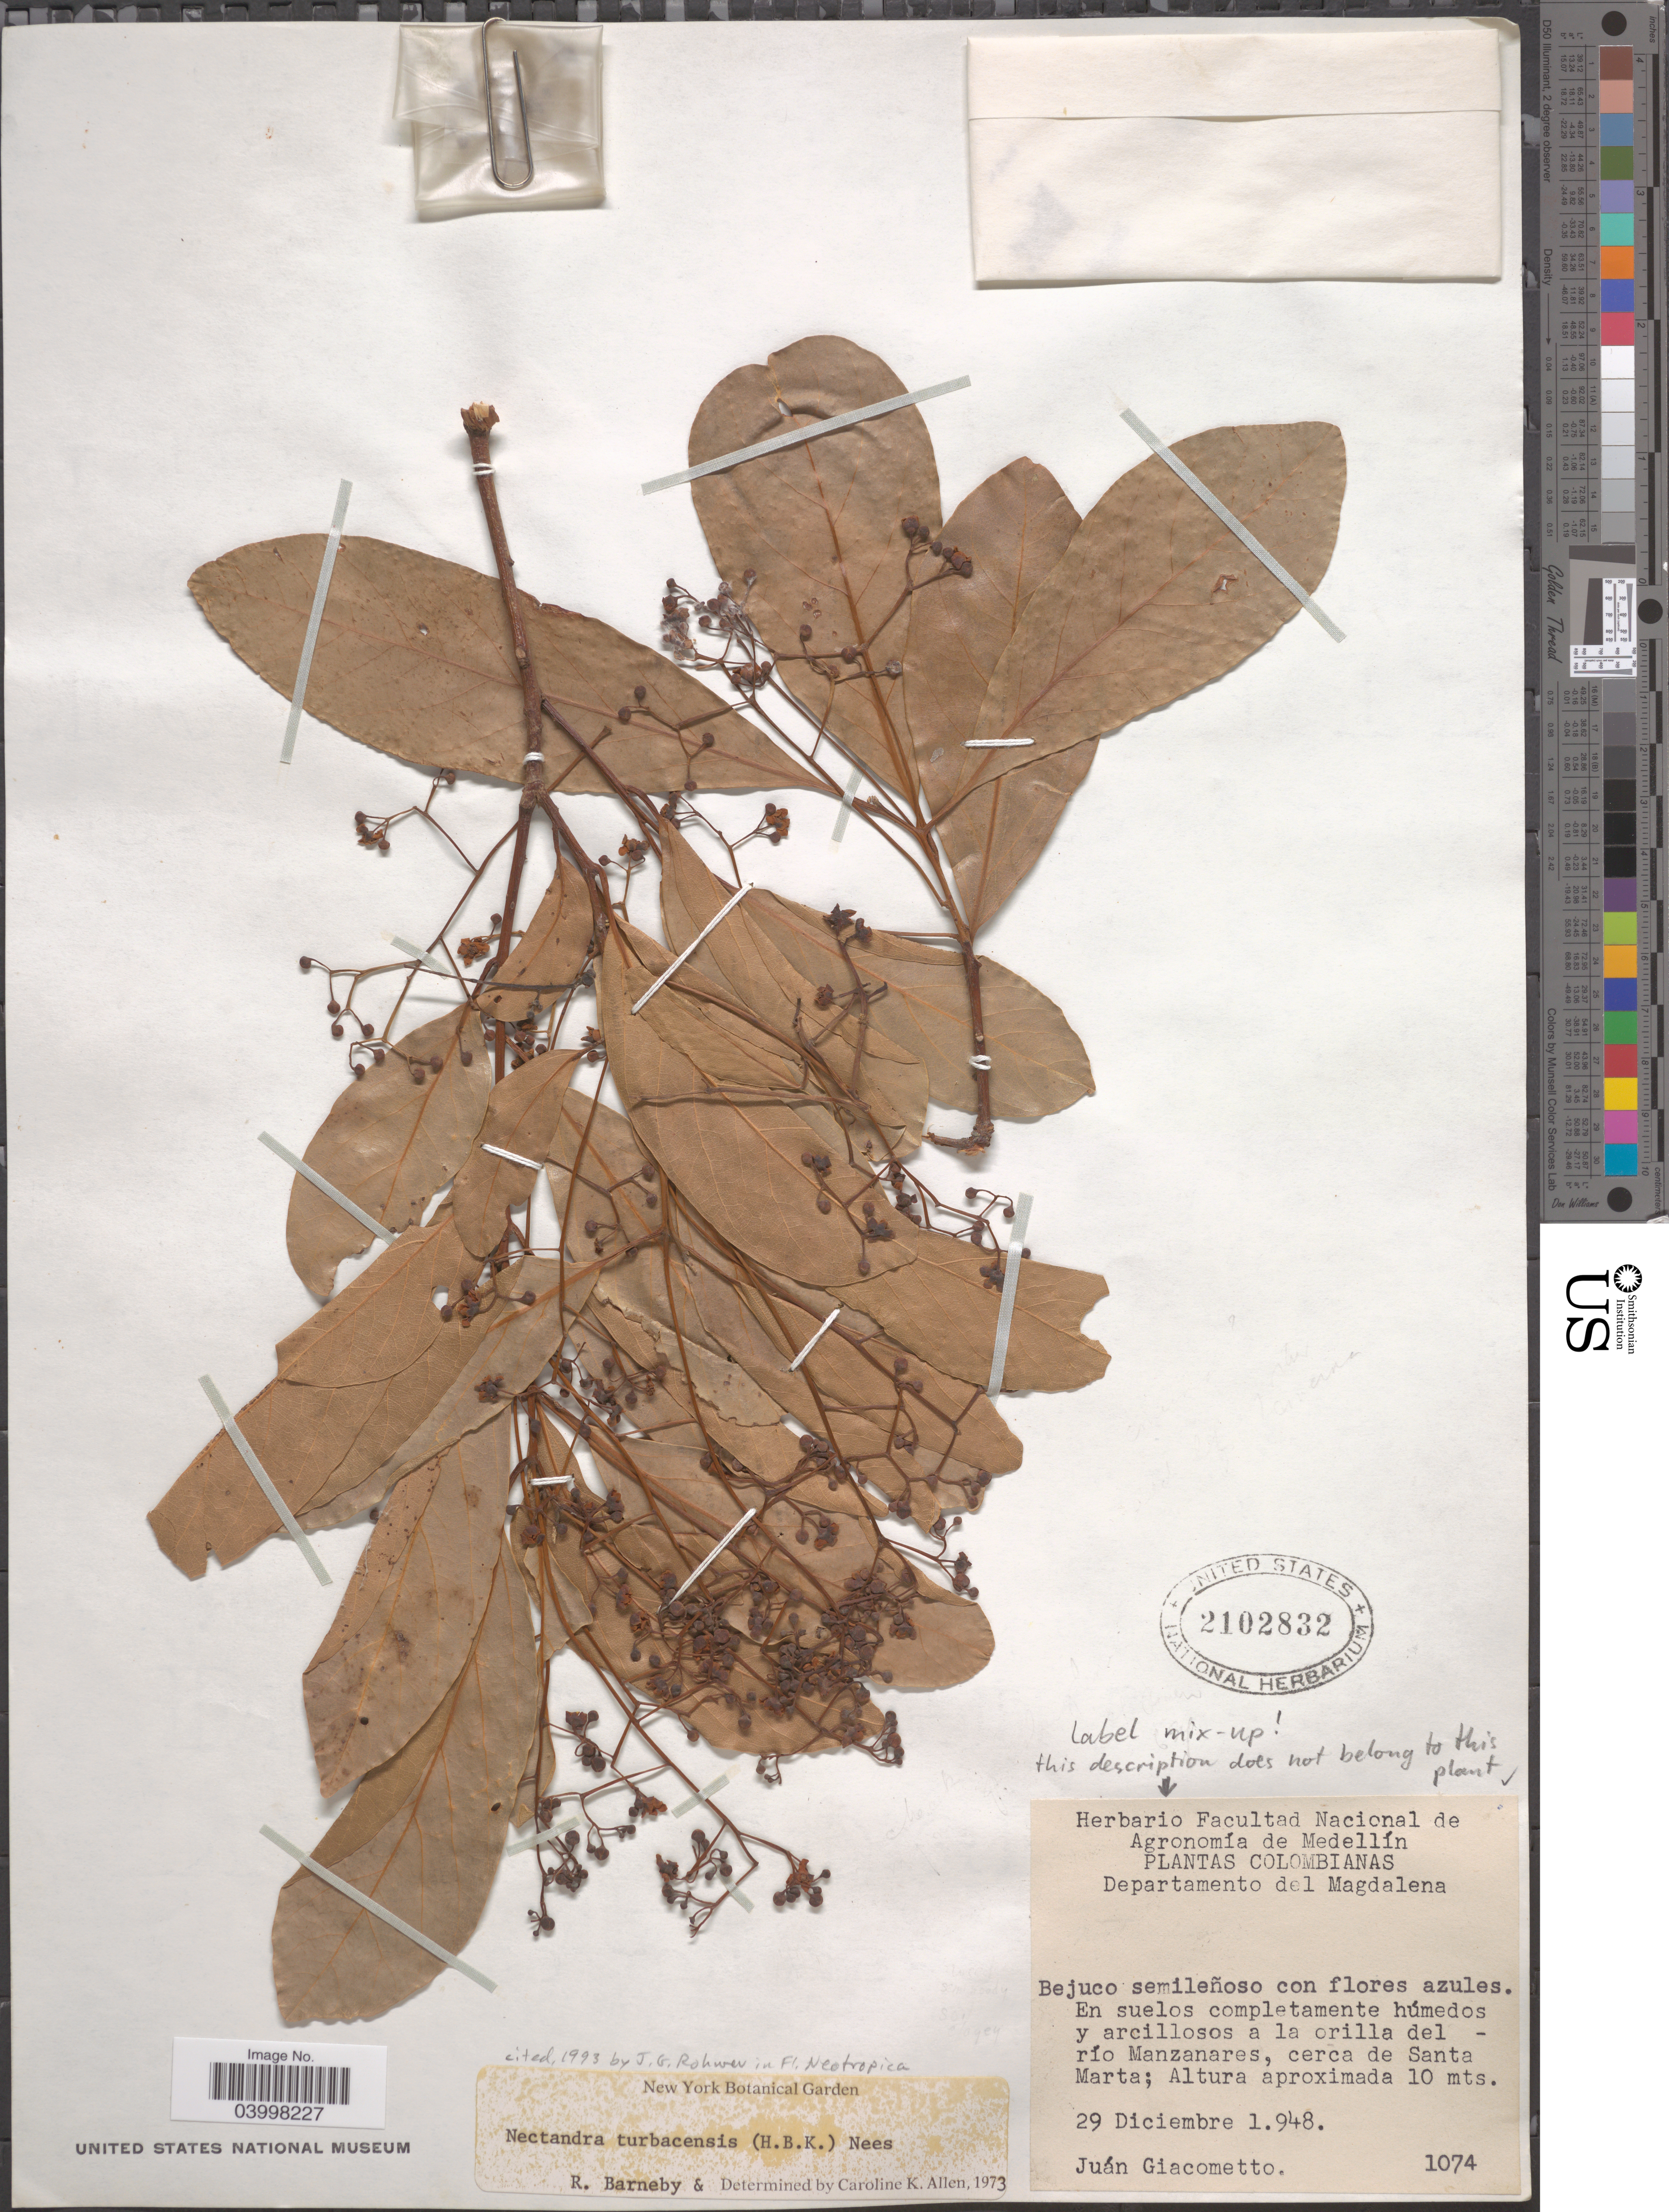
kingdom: Plantae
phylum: Tracheophyta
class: Magnoliopsida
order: Laurales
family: Lauraceae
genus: Nectandra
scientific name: Nectandra turbacensis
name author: (Kunth) Nees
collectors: J. Giacometto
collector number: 1074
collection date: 1948-12-29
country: Colombia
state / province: Magdalena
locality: Departamento del Magdalena. Arcillosos a la orilla del - río Manzanares, cerca de Santa Marta.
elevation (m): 10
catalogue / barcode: US 2102832